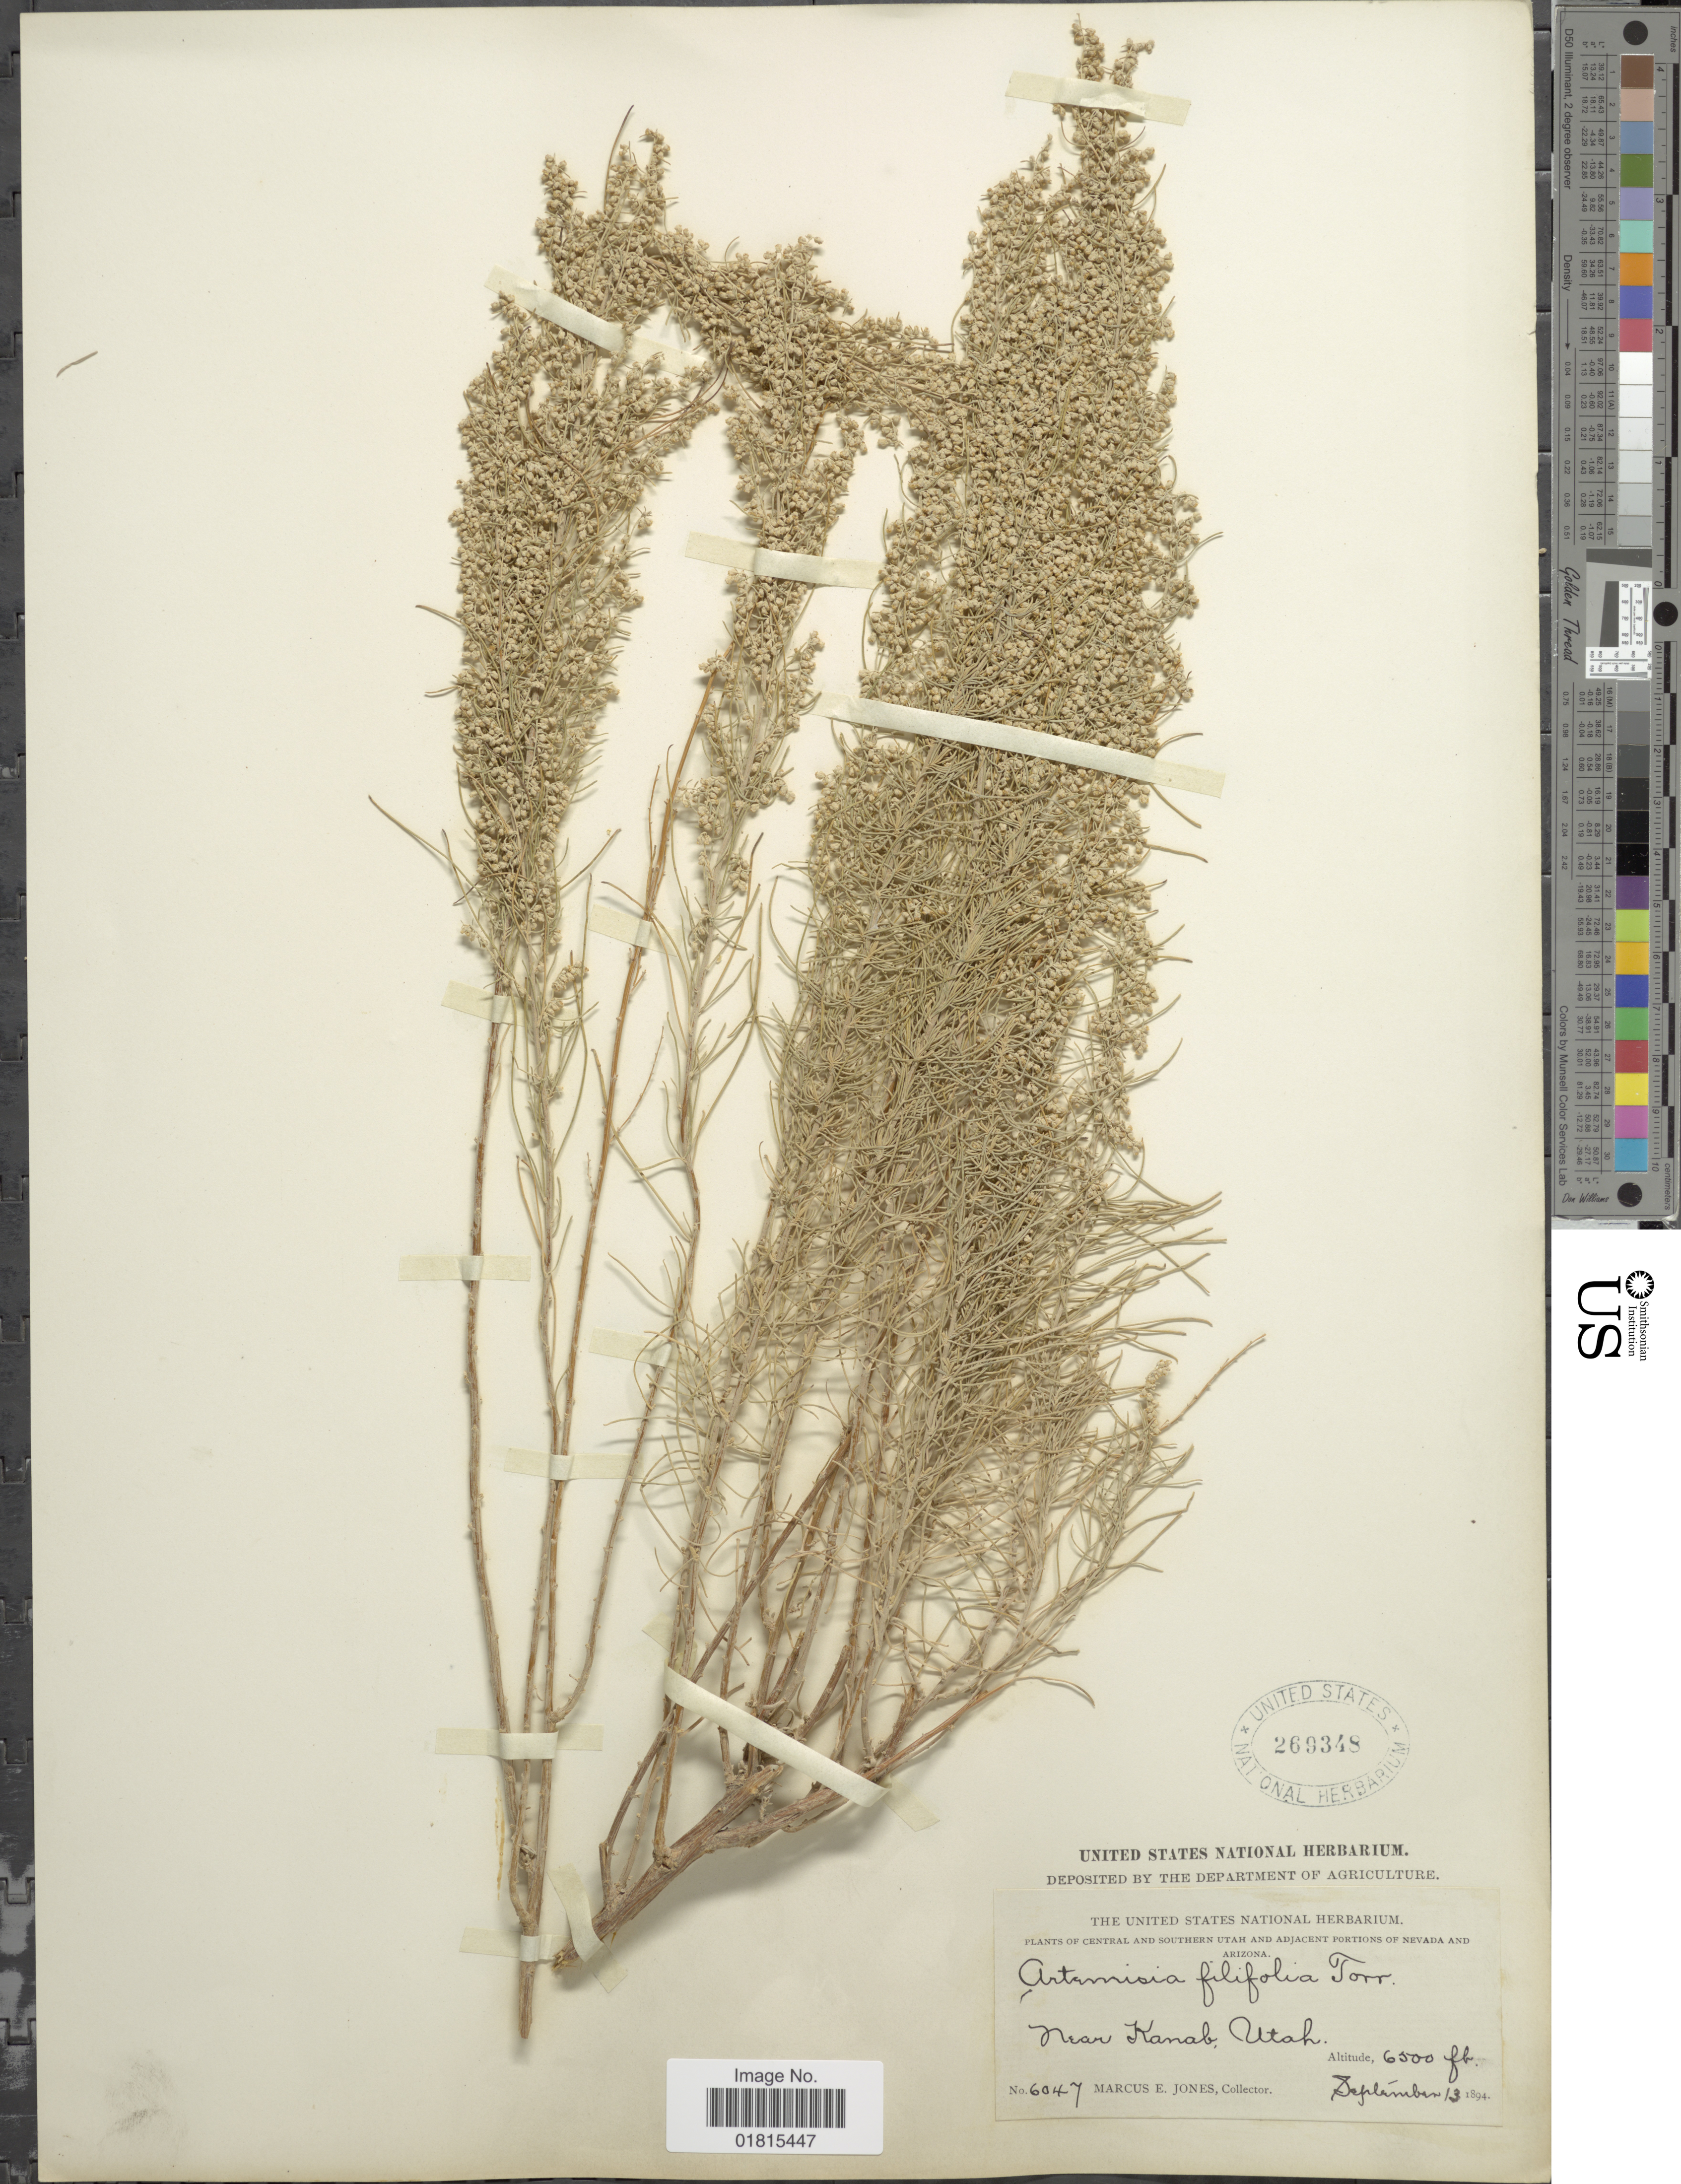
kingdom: Plantae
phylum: Tracheophyta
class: Magnoliopsida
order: Asterales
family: Asteraceae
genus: Artemisia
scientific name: Artemisia filifolia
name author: Torr.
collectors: M. E. Jones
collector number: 6047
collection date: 1894-09-13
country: United States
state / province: Utah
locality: Near Kanab, Utah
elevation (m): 1981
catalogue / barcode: US 269348